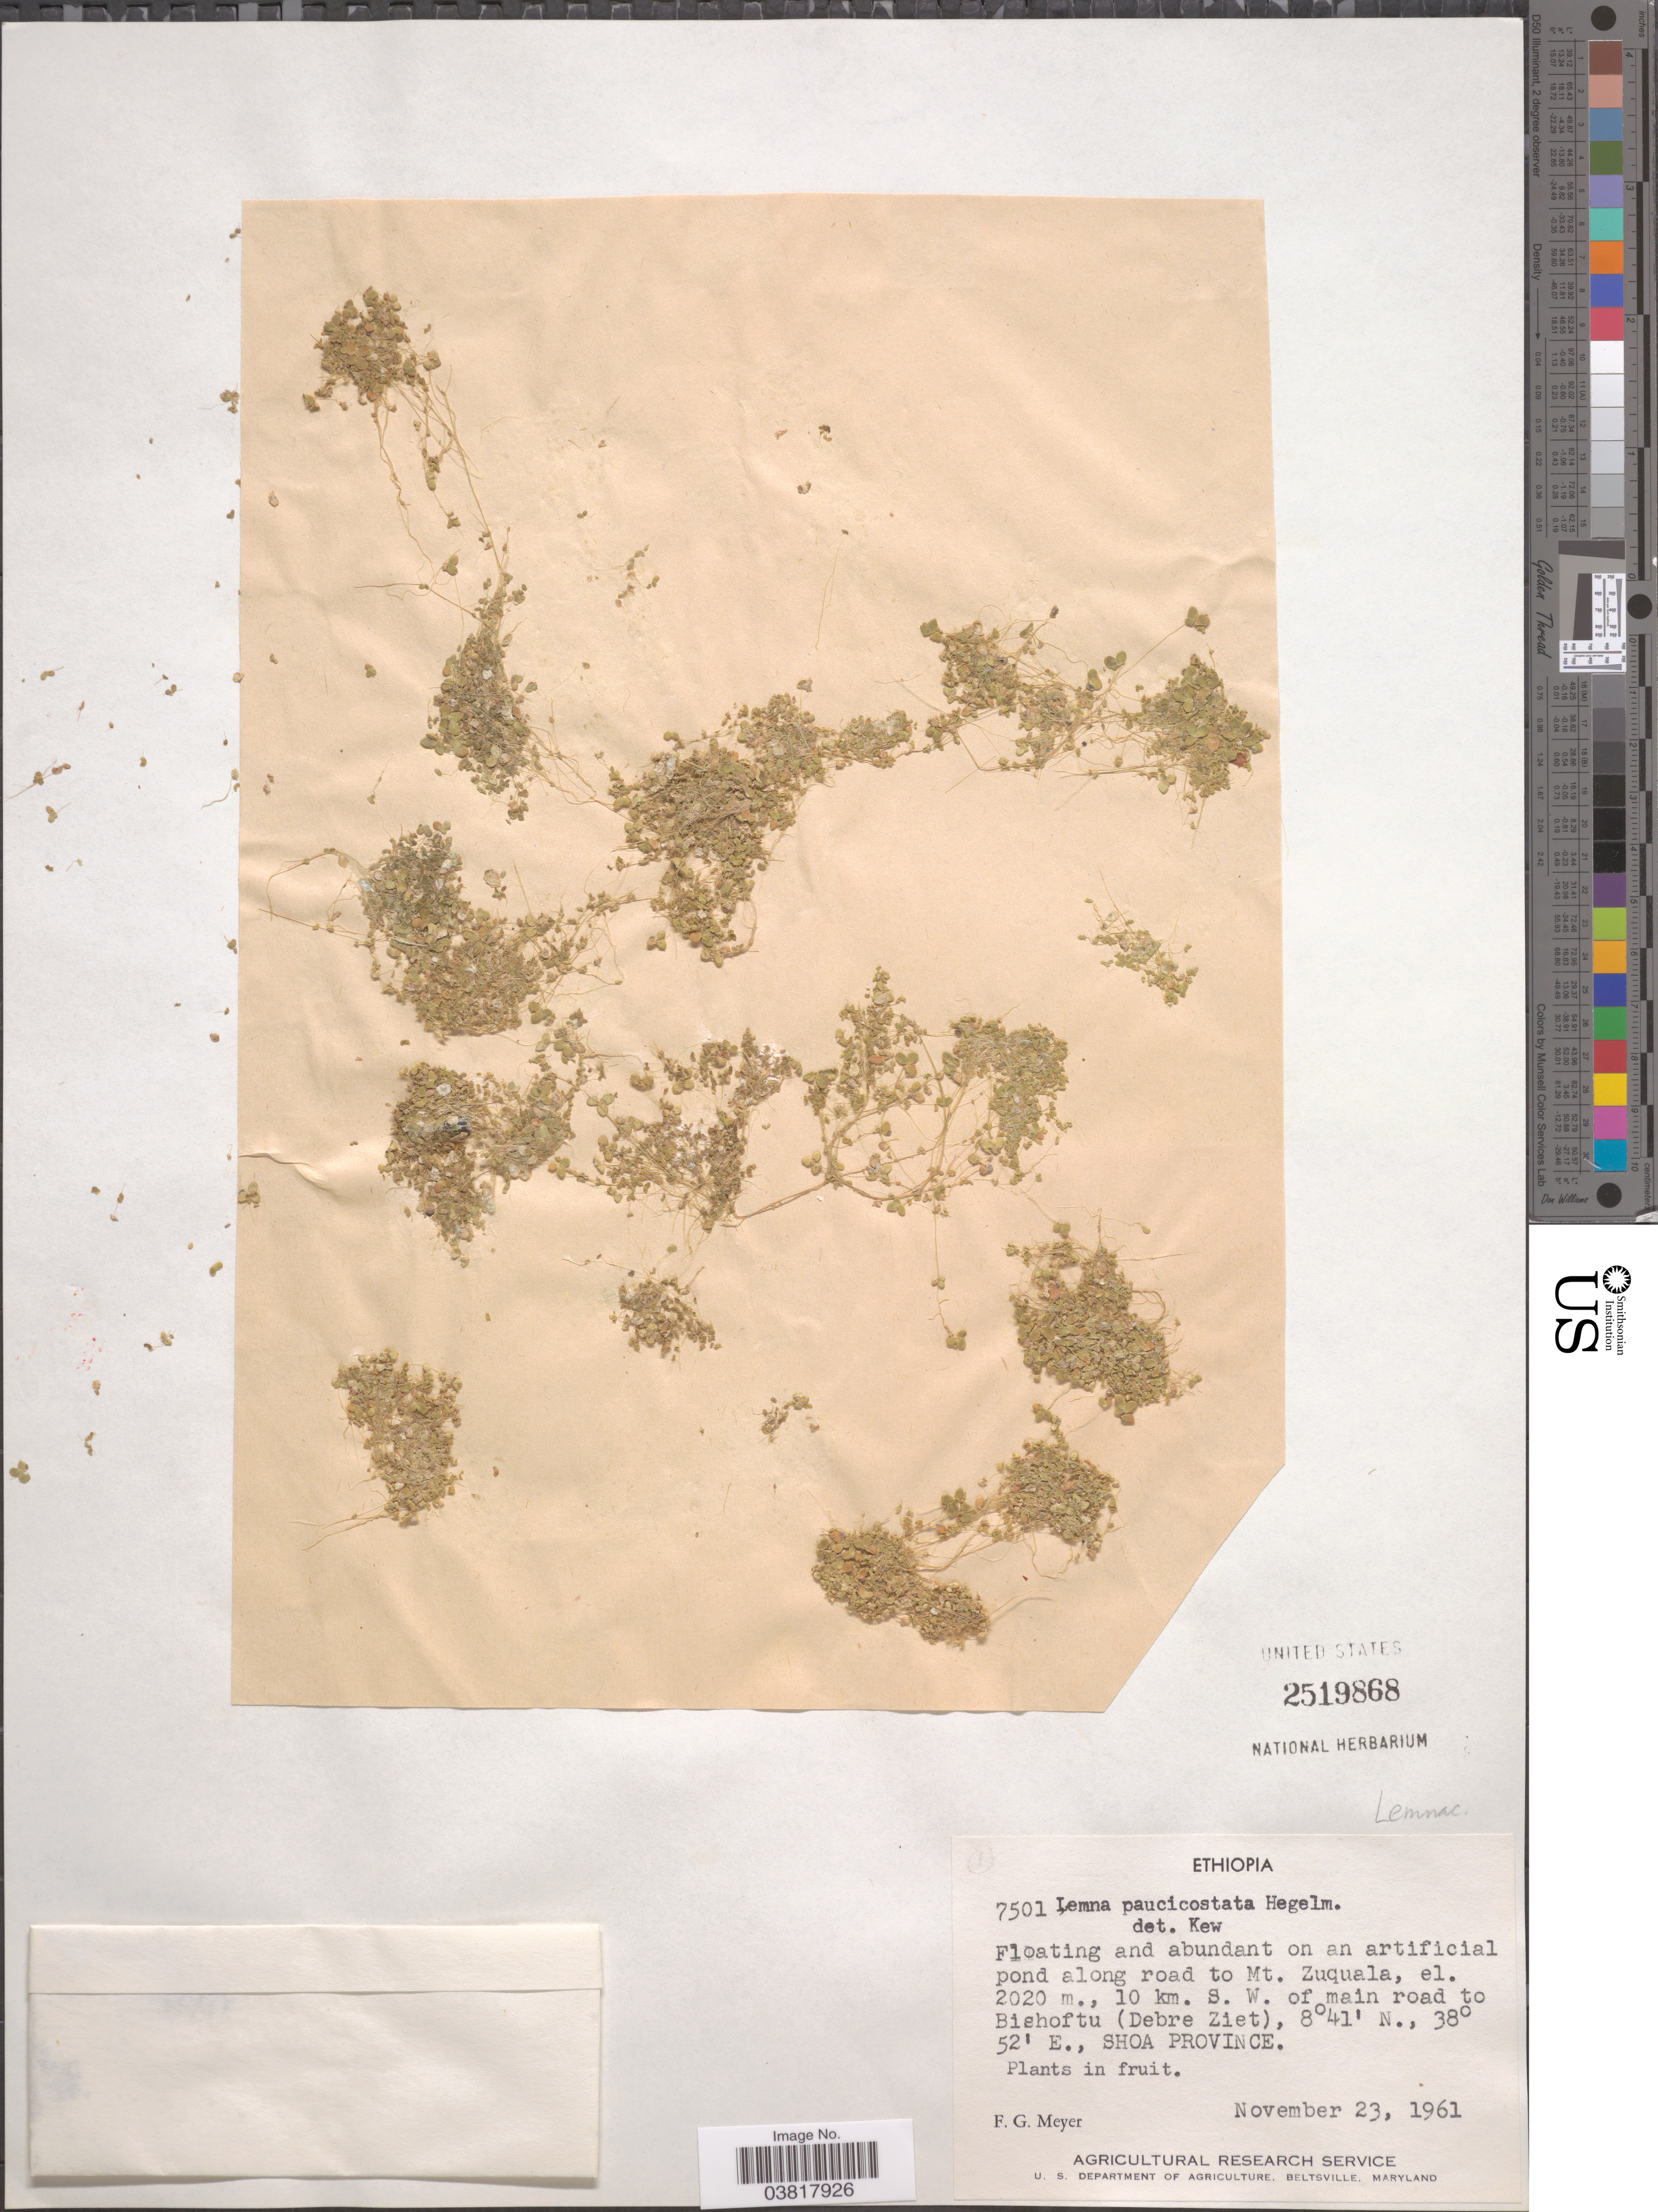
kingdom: Plantae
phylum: Tracheophyta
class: Liliopsida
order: Alismatales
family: Araceae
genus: Lemna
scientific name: Lemna paucicostata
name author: Hegelm.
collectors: F. G. Meyer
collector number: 7501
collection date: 1961-11-23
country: Ethiopia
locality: Along road to Mt. Zuquala, 10 km. S.W. of main road to Bishoftu (Debre Ziet), Shoa Province.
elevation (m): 2020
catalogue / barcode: US 2519868